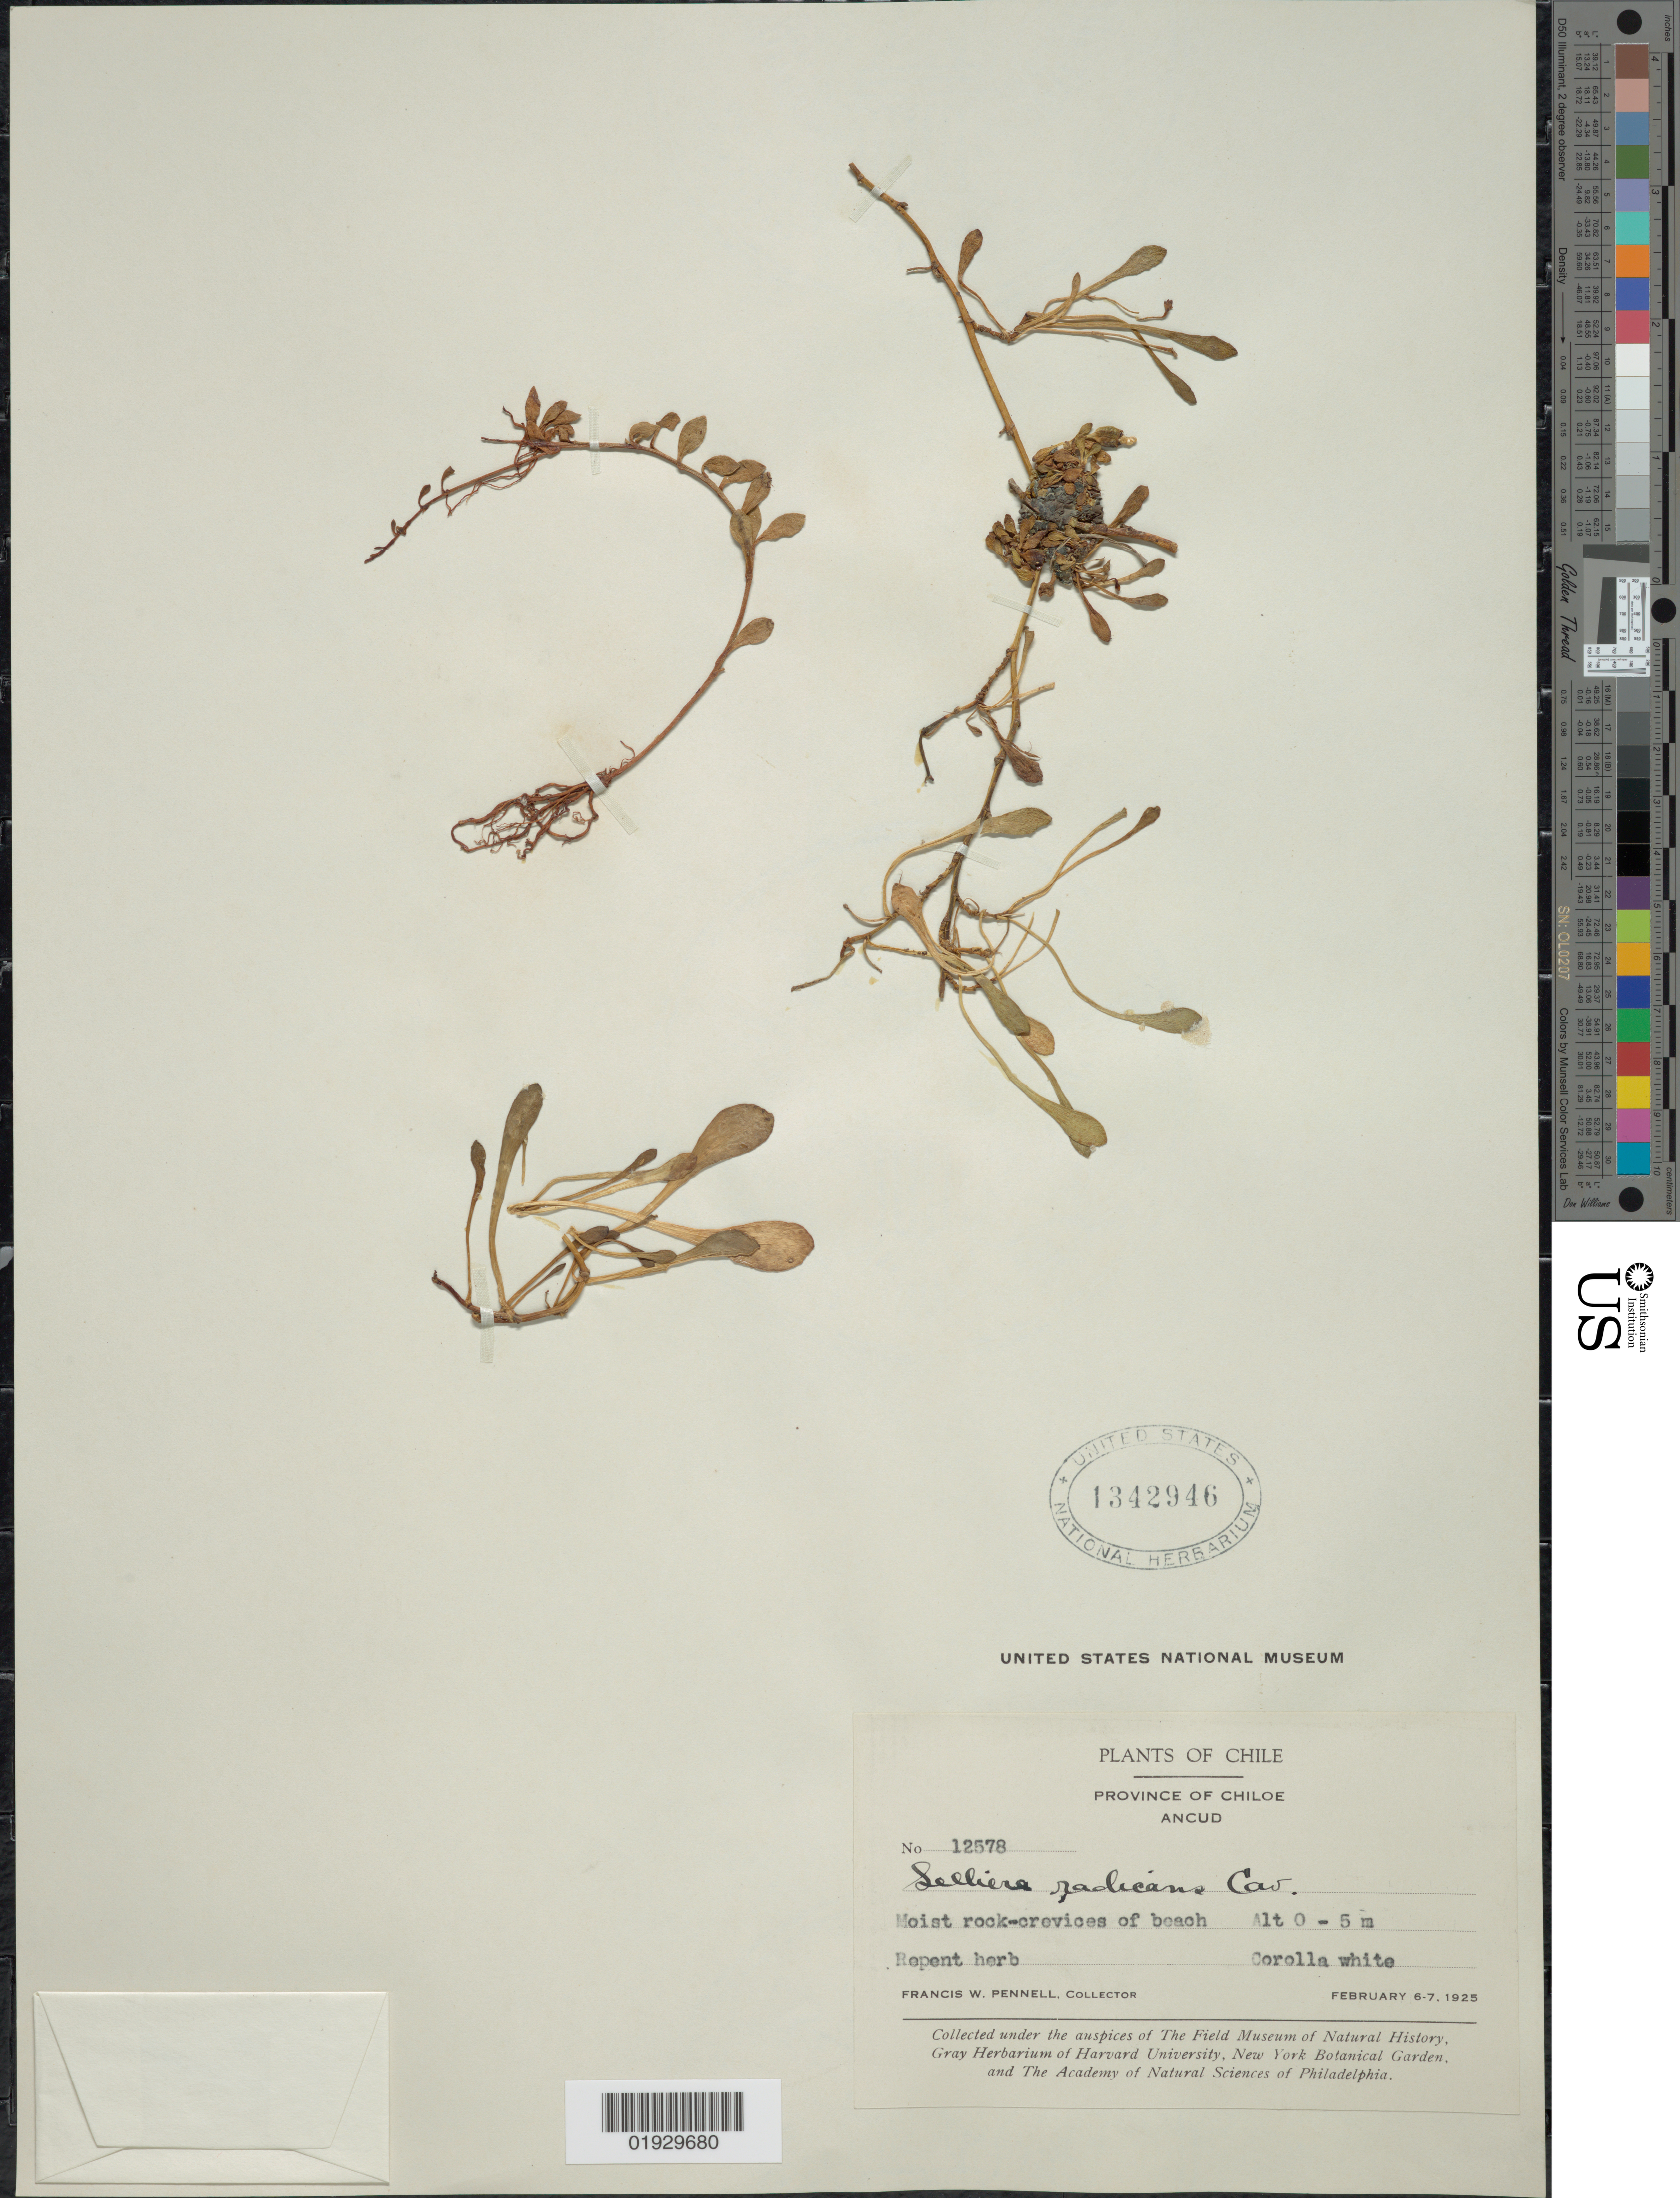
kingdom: Plantae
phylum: Tracheophyta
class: Magnoliopsida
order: Asterales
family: Goodeniaceae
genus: Selliera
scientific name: Selliera radicans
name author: Cav.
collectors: F. W. Pennell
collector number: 12578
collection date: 1925-02-06/1925-02-07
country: Chile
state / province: Arica y Parinacota (XV)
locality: Province of Chiloe. Ancud.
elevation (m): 0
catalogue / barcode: US 1342946